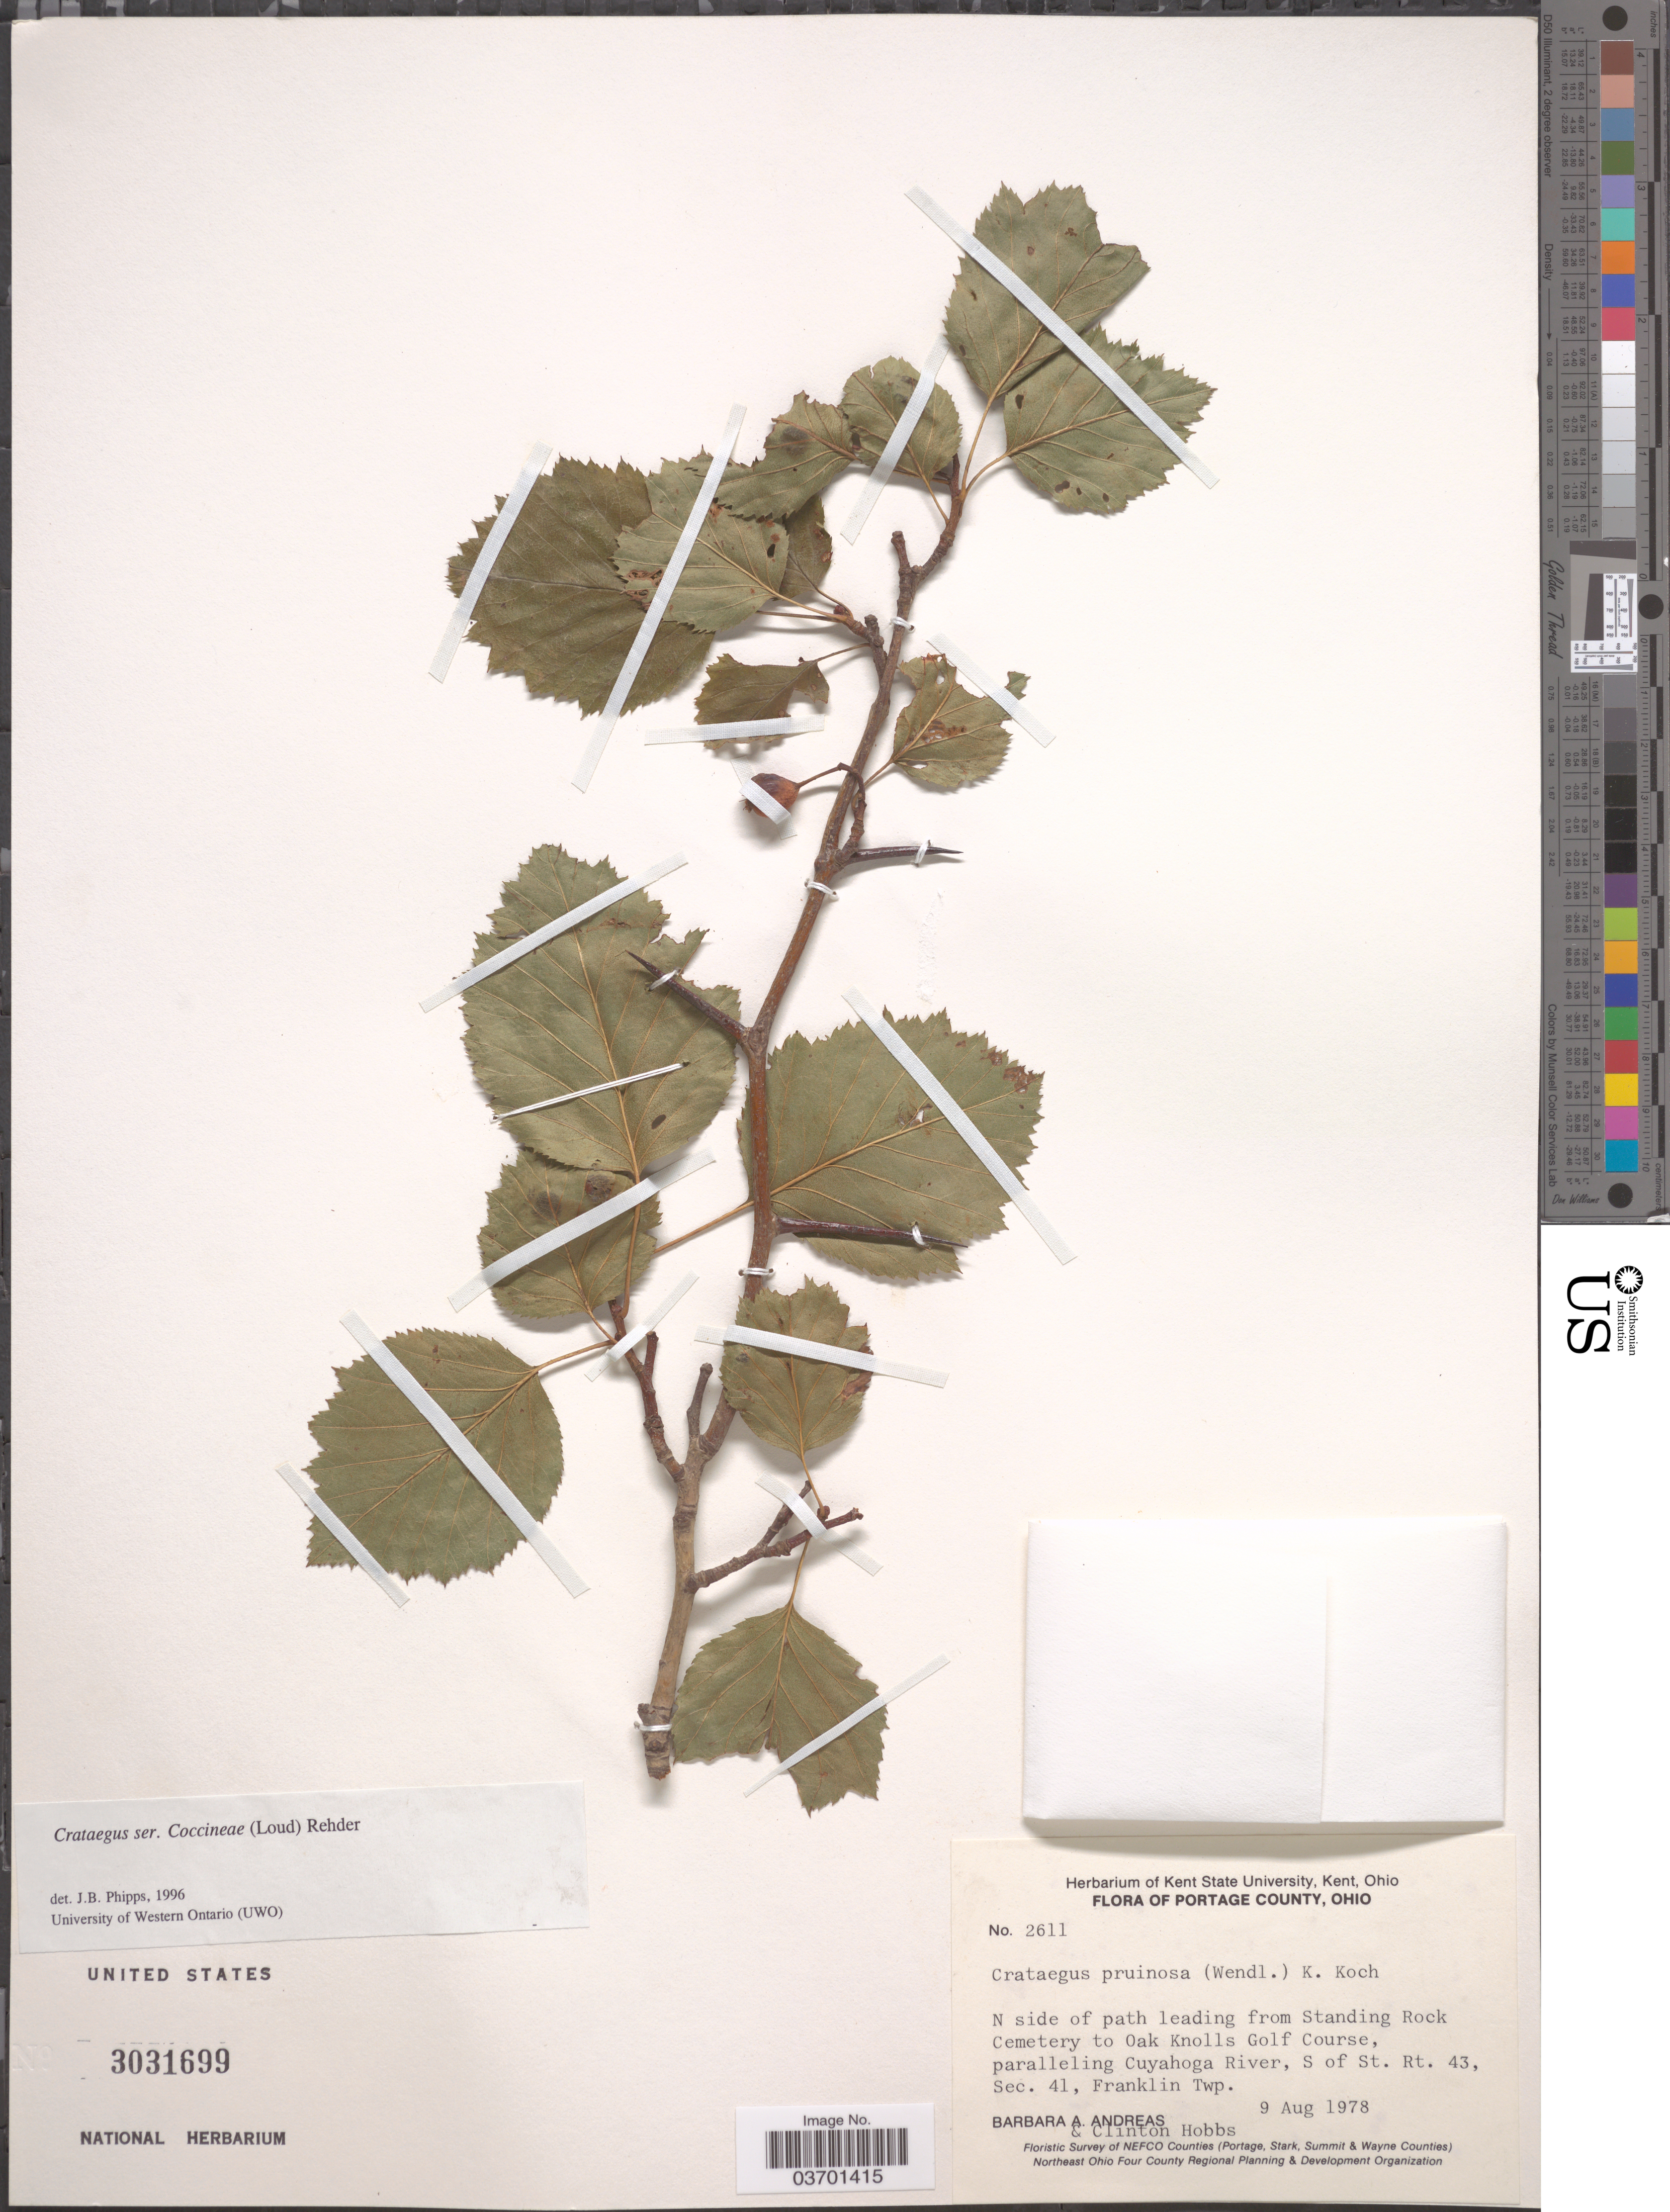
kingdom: Plantae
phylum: Tracheophyta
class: Magnoliopsida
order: Rosales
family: Rosaceae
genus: Crataegus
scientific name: Crataegus pruinosa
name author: (H.L. Wendl.) K. Koch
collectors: B. A. Andreas & C. Hobbs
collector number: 2611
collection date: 1978-08-09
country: United States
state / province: Ohio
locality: Portage County. N side of path leading from Standing Rock Cemetery to Oak Knolls Golf Course, paralleling Cuyahoga River, S of St. Rt. 43, Sec. 41, Franklin Twp.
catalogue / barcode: US 3031699